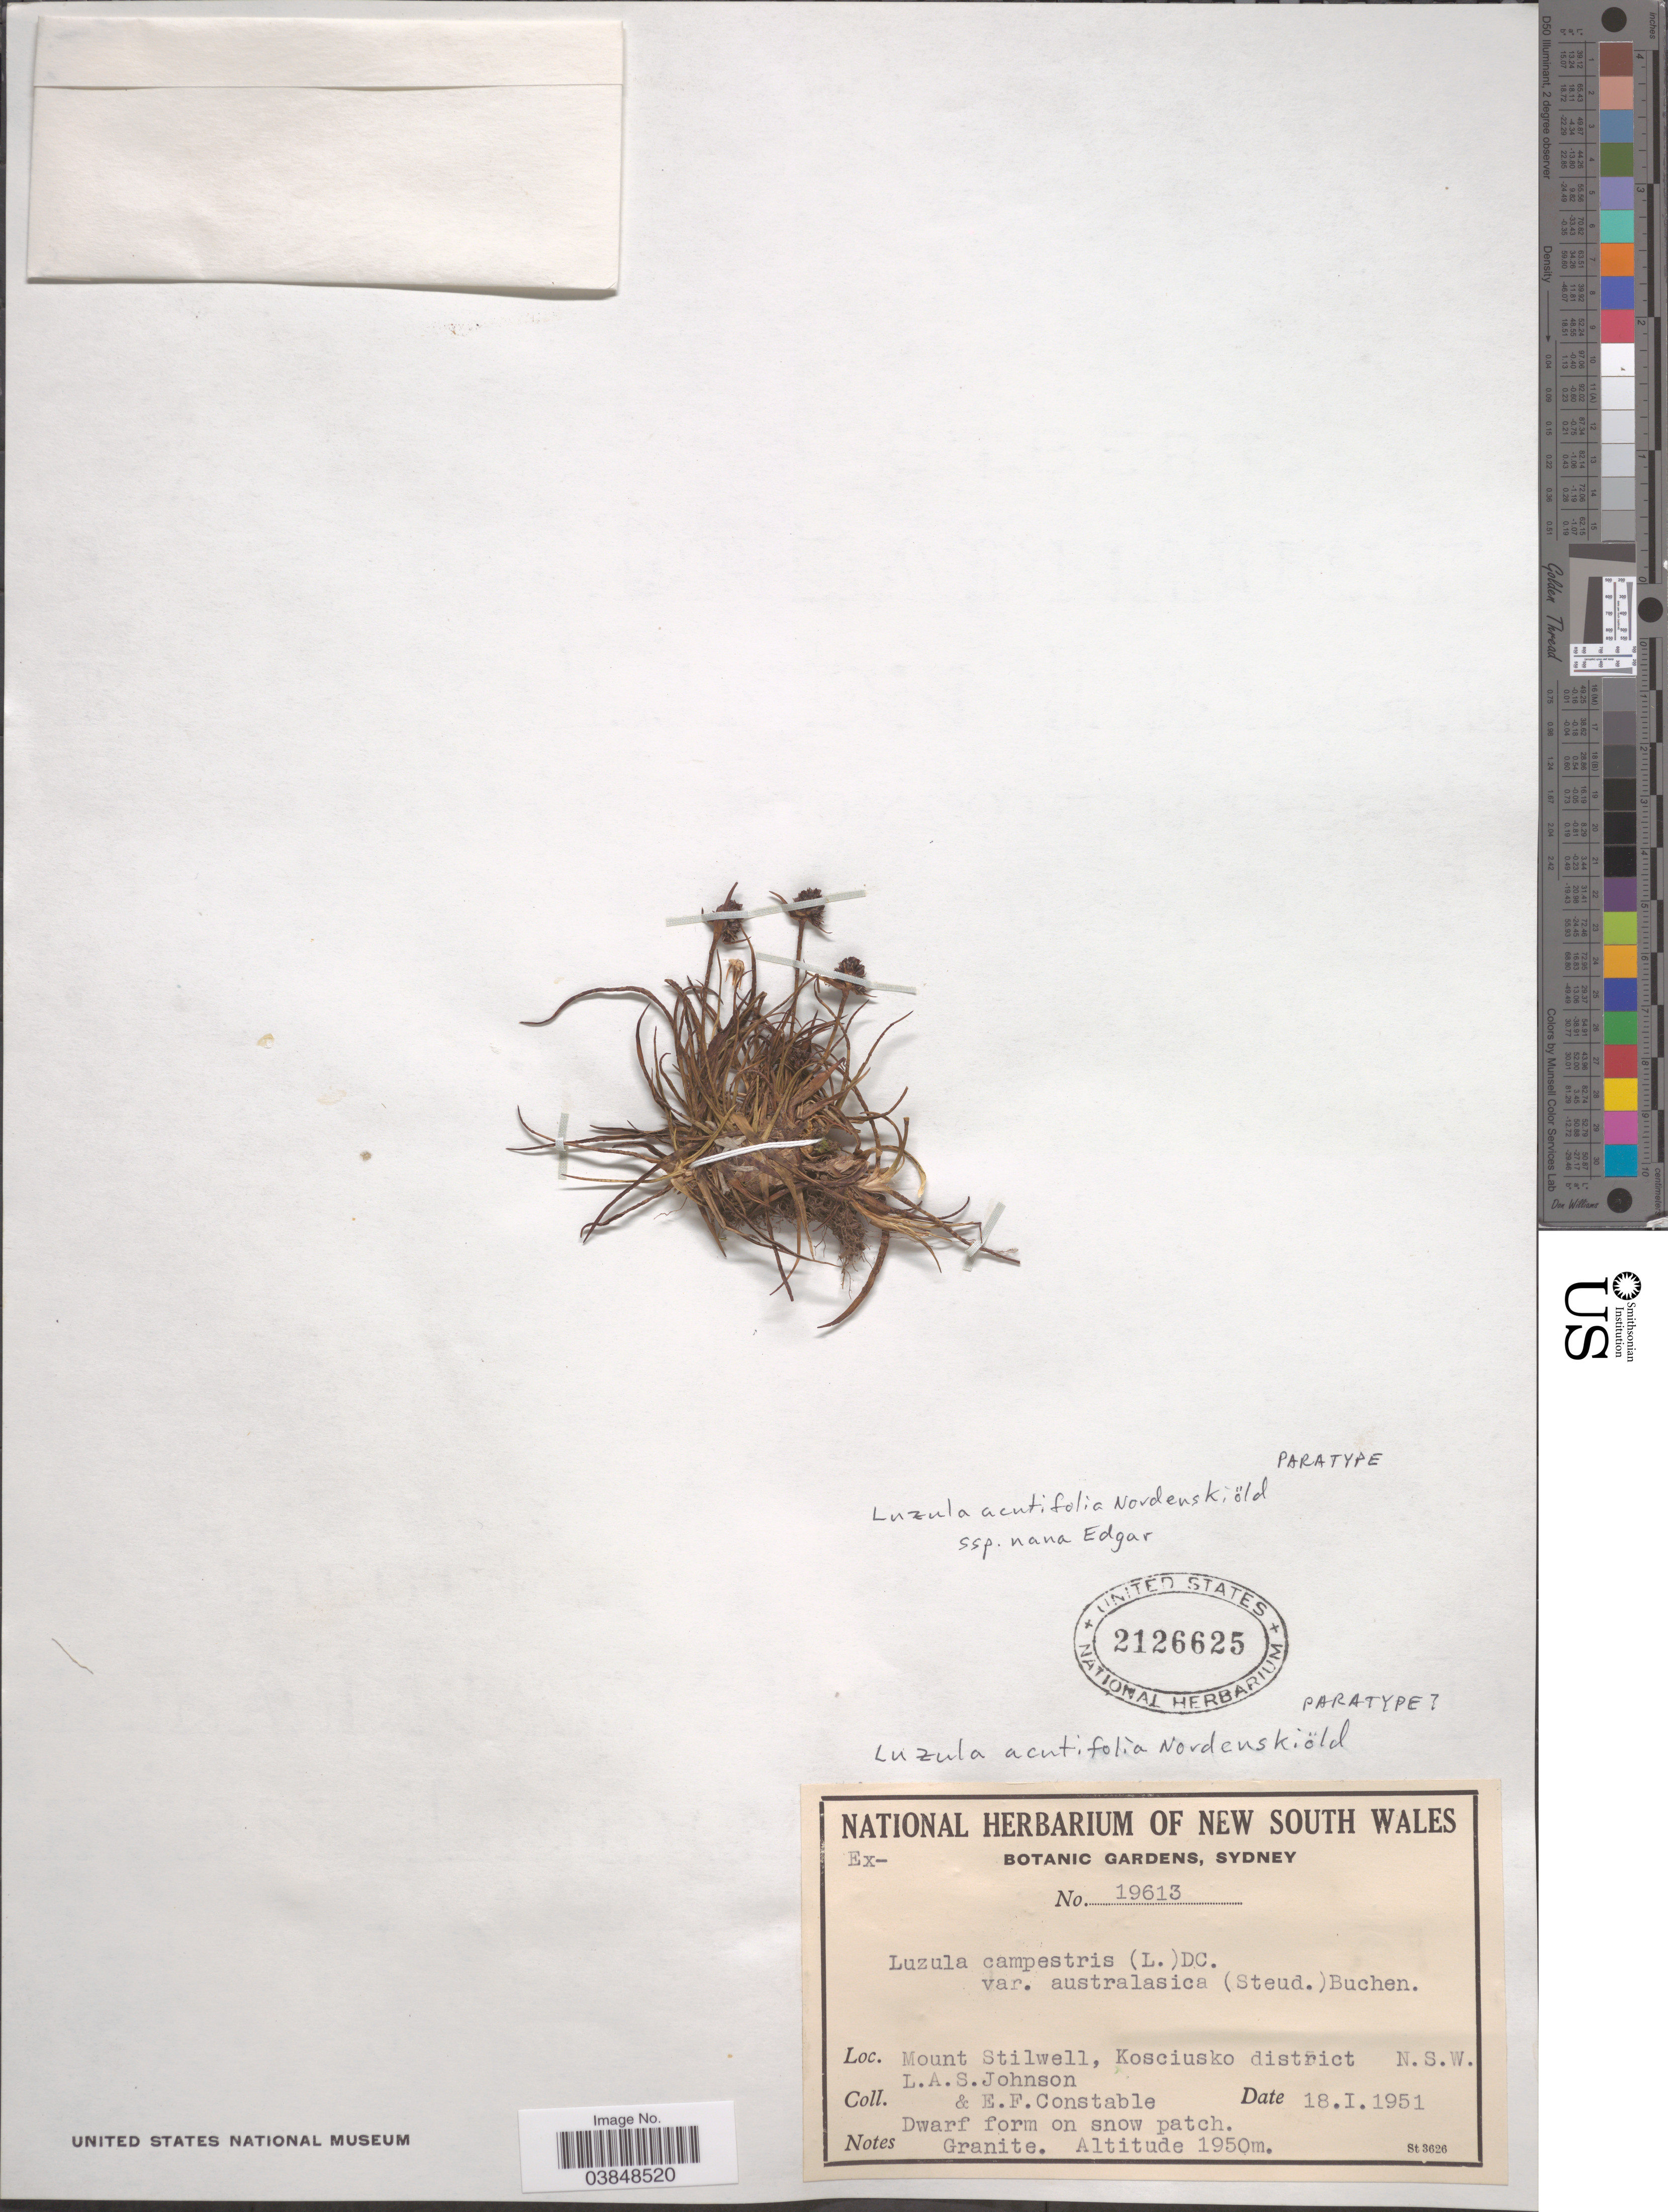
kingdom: Plantae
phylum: Tracheophyta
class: Liliopsida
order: Poales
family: Juncaceae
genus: Luzula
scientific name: Luzula acutifolia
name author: H. Nordensk.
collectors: L. A. S. Johnson & E. F. Constable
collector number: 19613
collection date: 1951-01-18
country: Australia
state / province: New South Wales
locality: Mount Stilwell, Kosciusko district.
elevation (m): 1950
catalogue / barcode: US 2126625